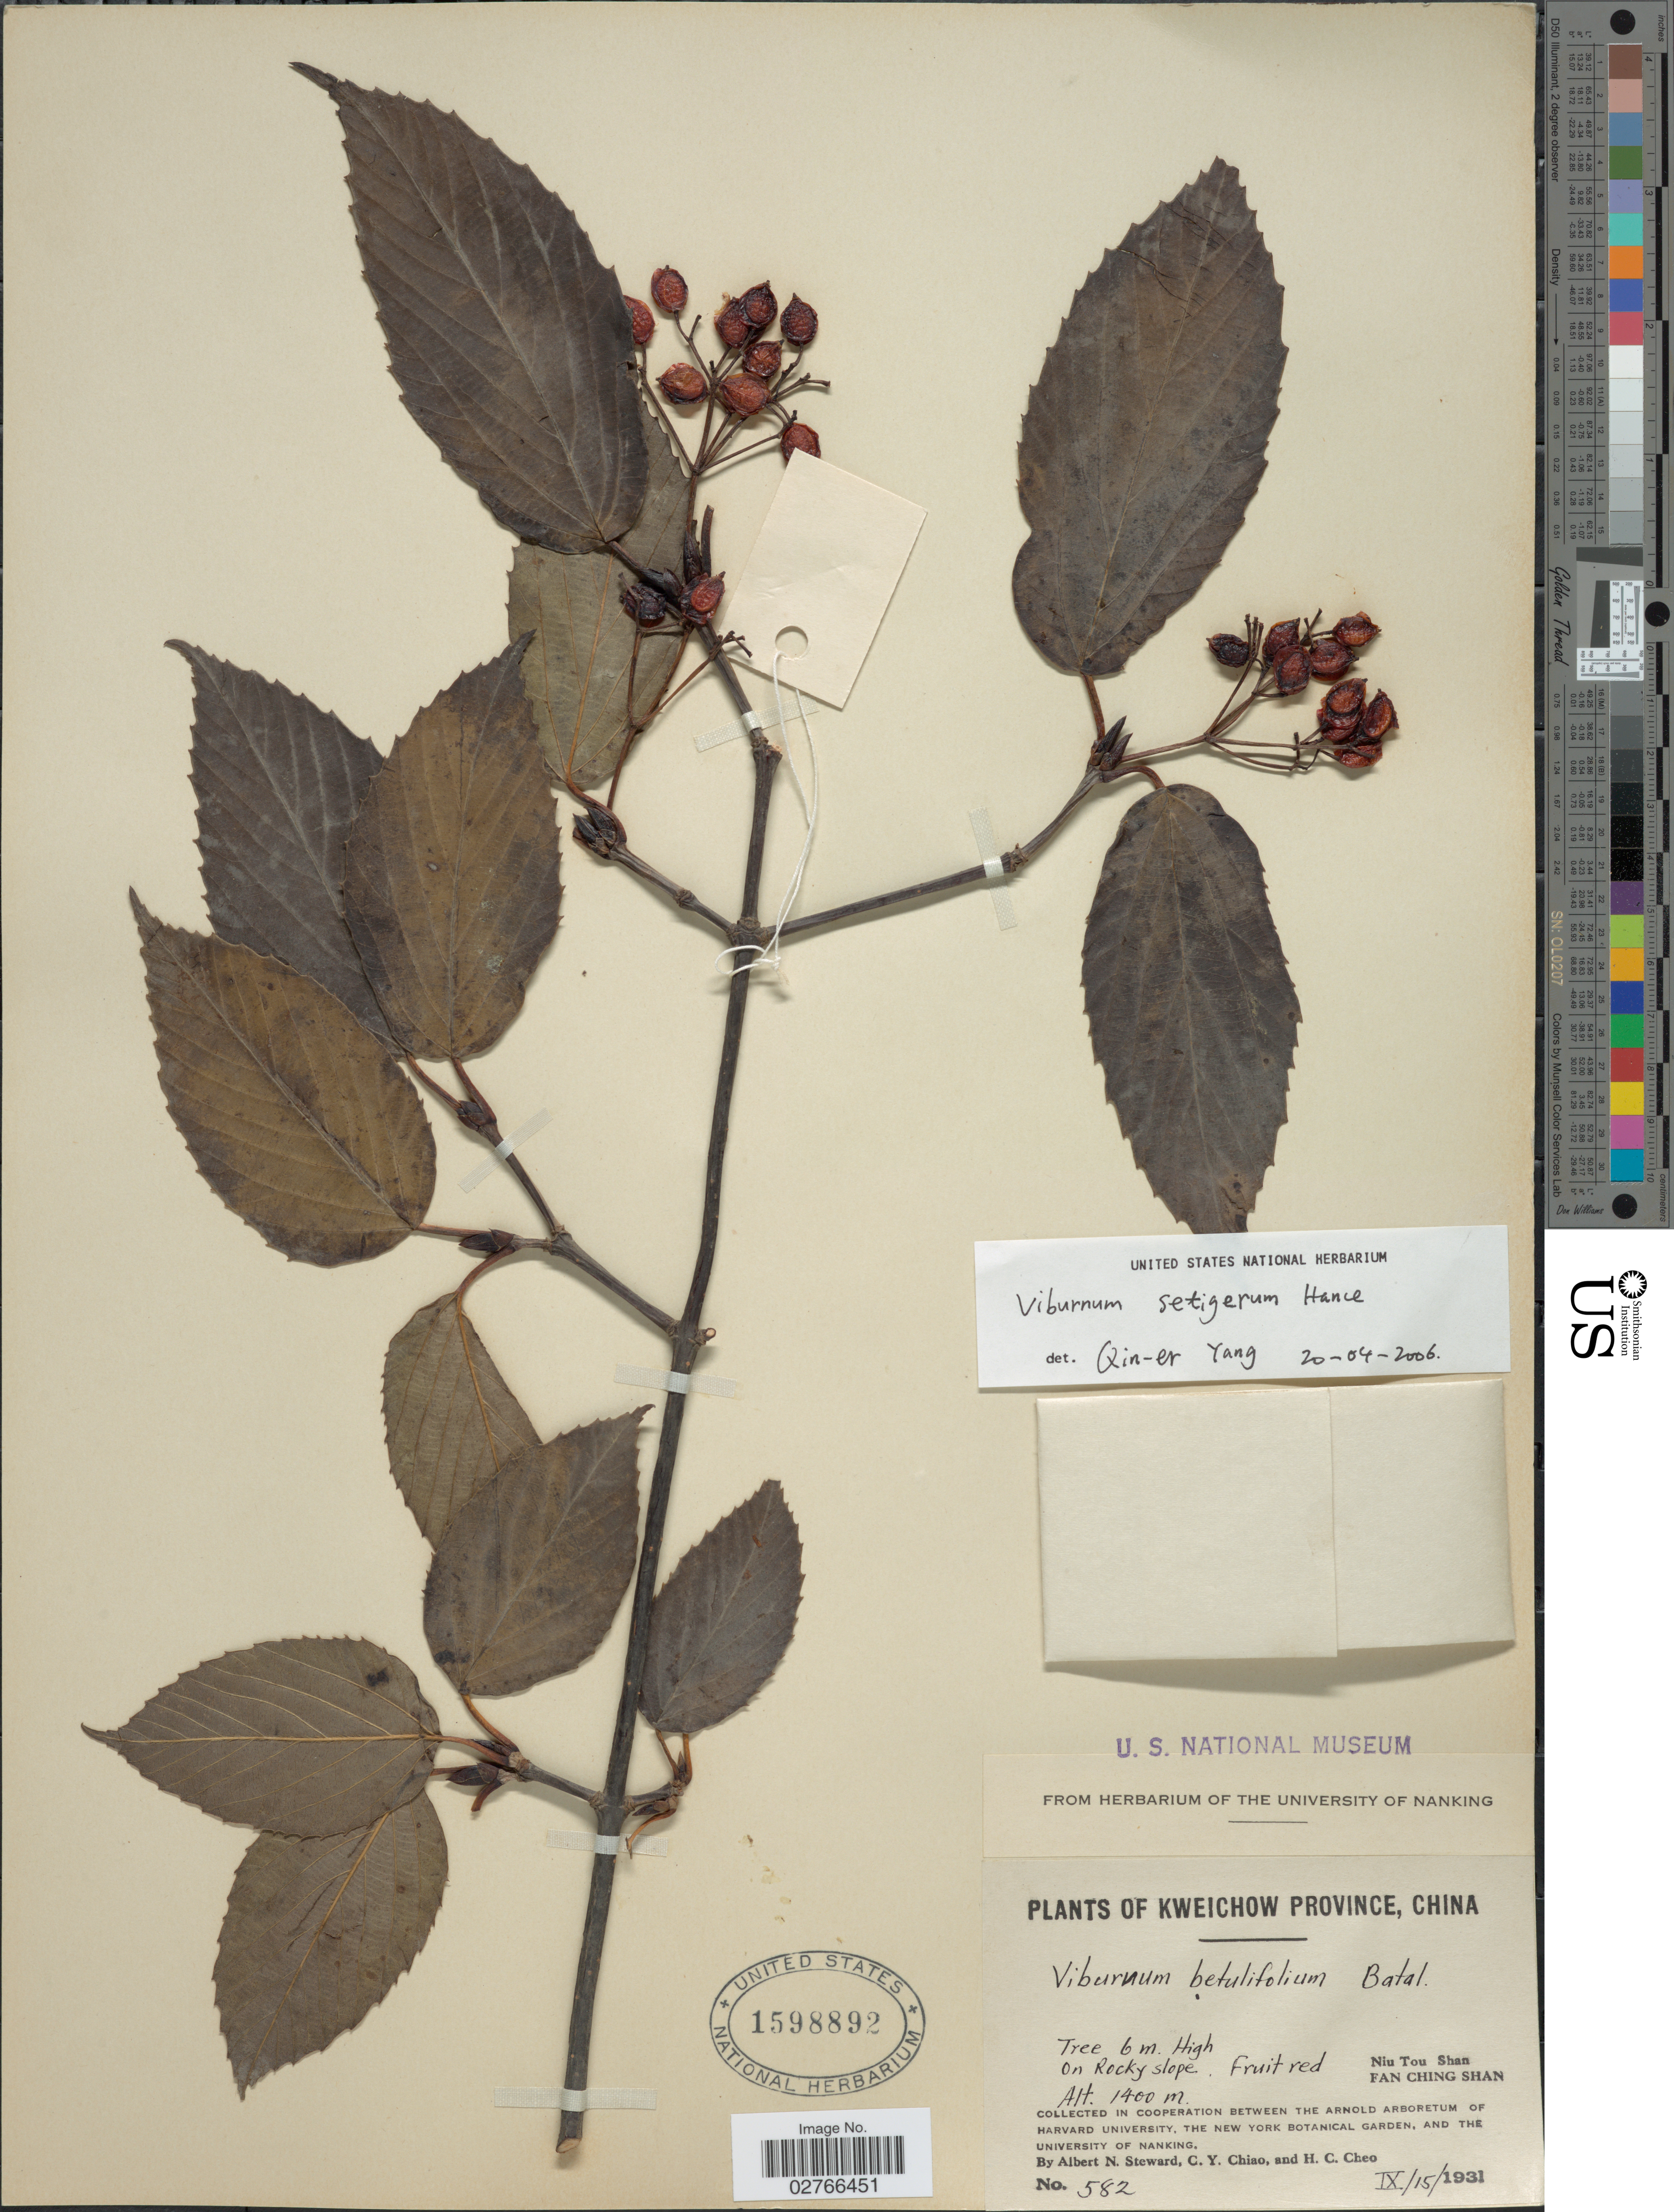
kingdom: Plantae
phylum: Tracheophyta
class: Magnoliopsida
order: Dipsacales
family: Viburnaceae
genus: Viburnum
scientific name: Viburnum setigerum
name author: Hance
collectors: A. N. Steward, C. Y. Chiao & H. Cheo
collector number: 582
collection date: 1931-09-15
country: China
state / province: Guizhou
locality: Kweichow Province, Niu Tou Shan, Fan Ching Shan.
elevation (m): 1400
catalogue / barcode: US 1598892